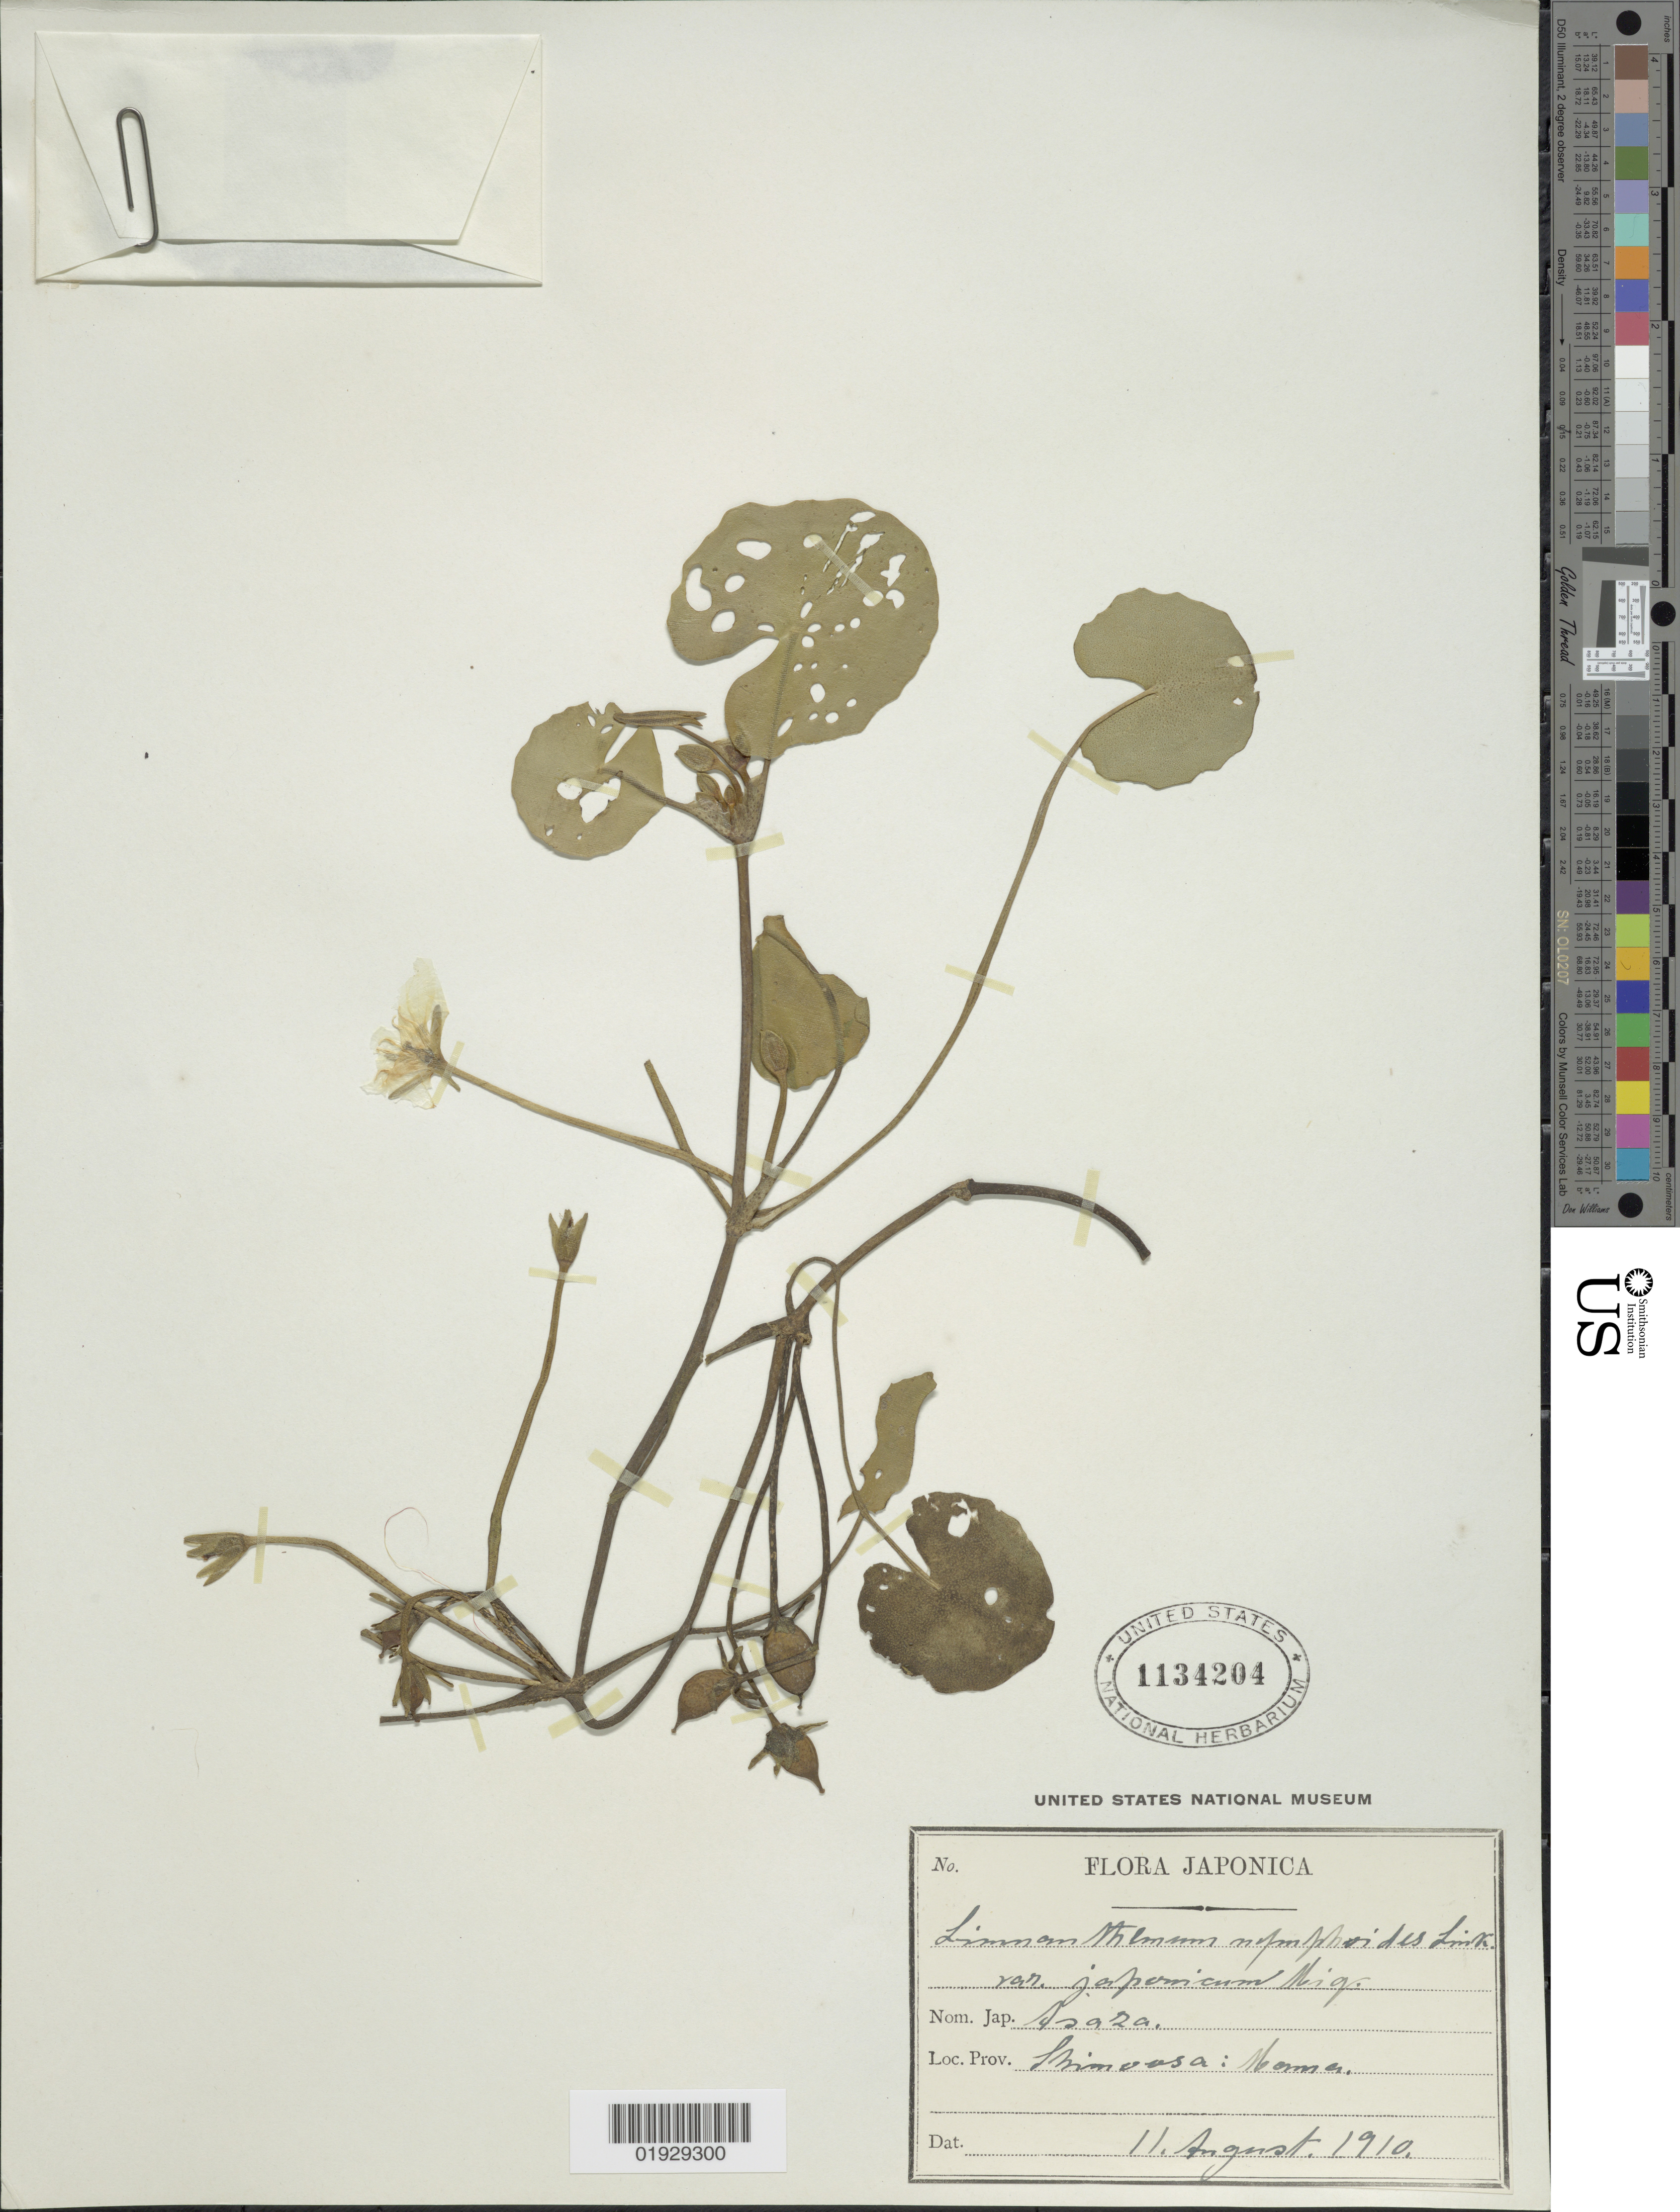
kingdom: Plantae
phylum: Tracheophyta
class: Magnoliopsida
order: Asterales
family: Menyanthaceae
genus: Nymphoides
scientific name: Nymphoides peltata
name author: (J.F. Gmel.) Britton & Rendle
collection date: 1910-08-11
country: Japan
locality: Japonica. Shimoosa: Mama.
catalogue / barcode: US 1134204